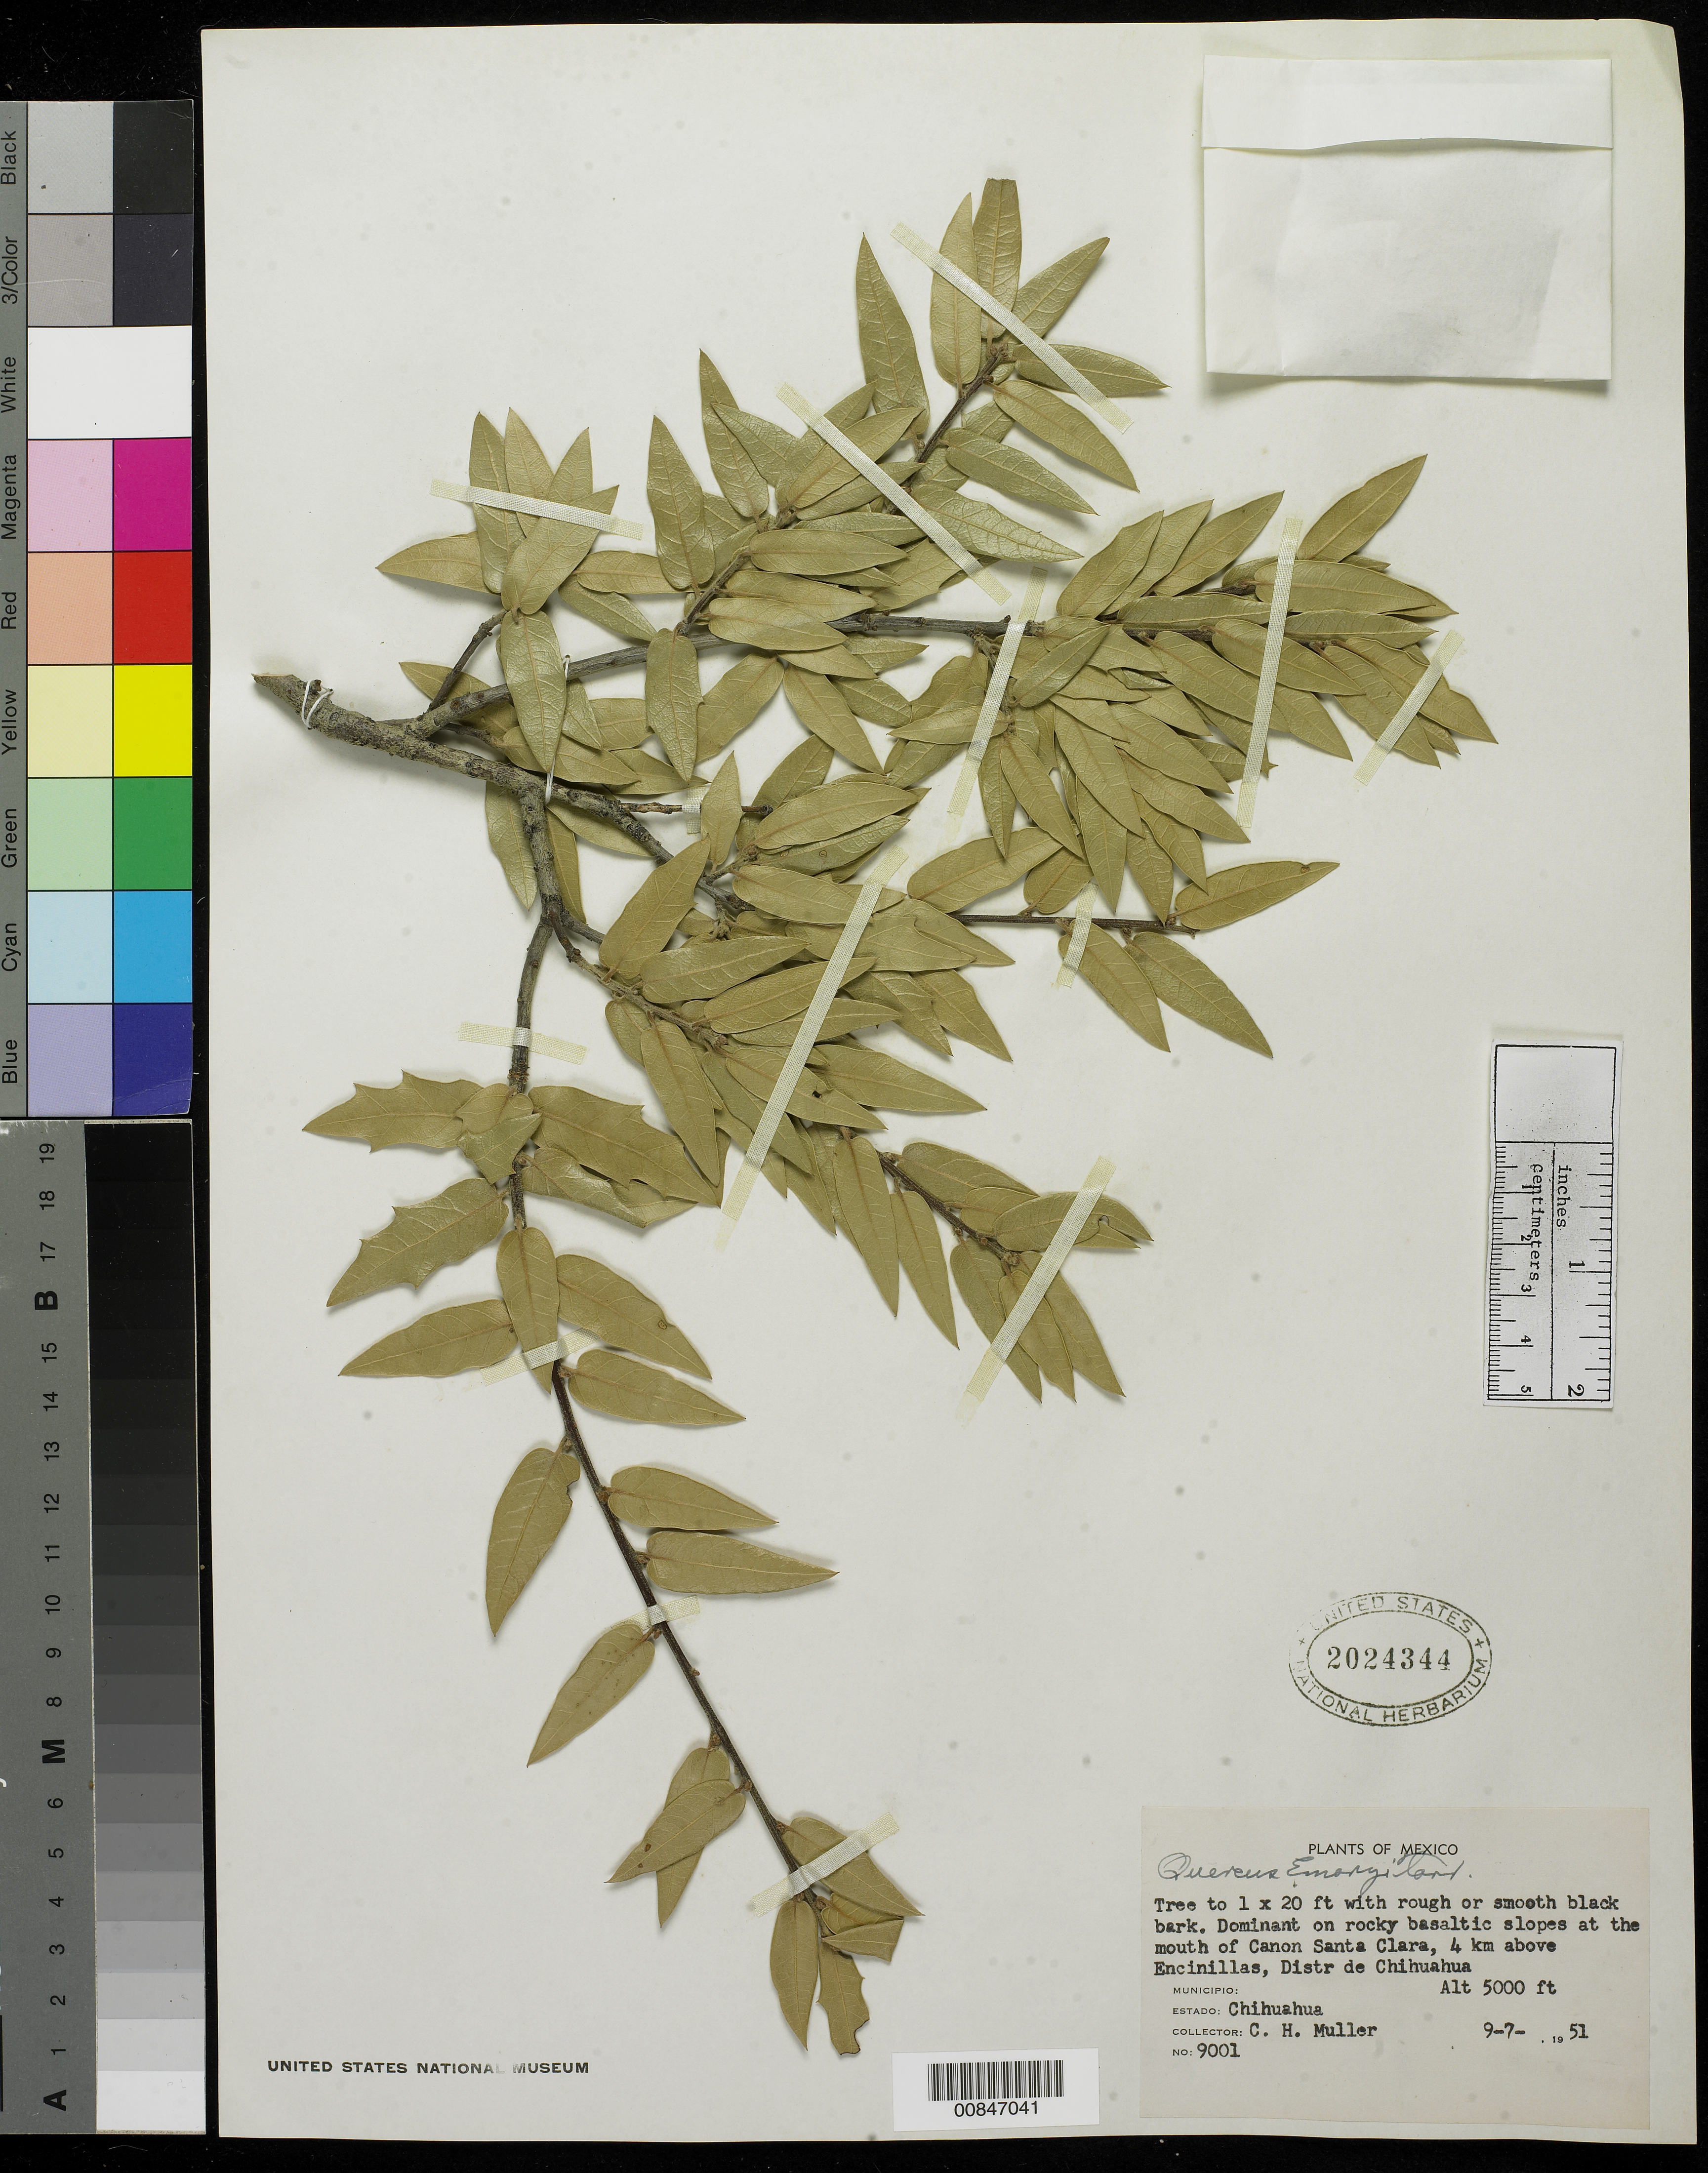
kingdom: Plantae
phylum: Tracheophyta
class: Magnoliopsida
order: Fagales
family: Fagaceae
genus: Quercus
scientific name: Quercus emoryi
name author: Torr. in Emory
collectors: C. H. Muller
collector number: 9001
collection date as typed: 07 Sep 1951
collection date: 1951-09-07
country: Mexico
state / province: Chihuahua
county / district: Chihuahua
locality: Mouth of Cañon Santa Clara, 4 km. above Encinillas.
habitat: Dominant on rocky basaltic slopes at the mouth of Cañon.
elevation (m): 1524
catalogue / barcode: US 2024344